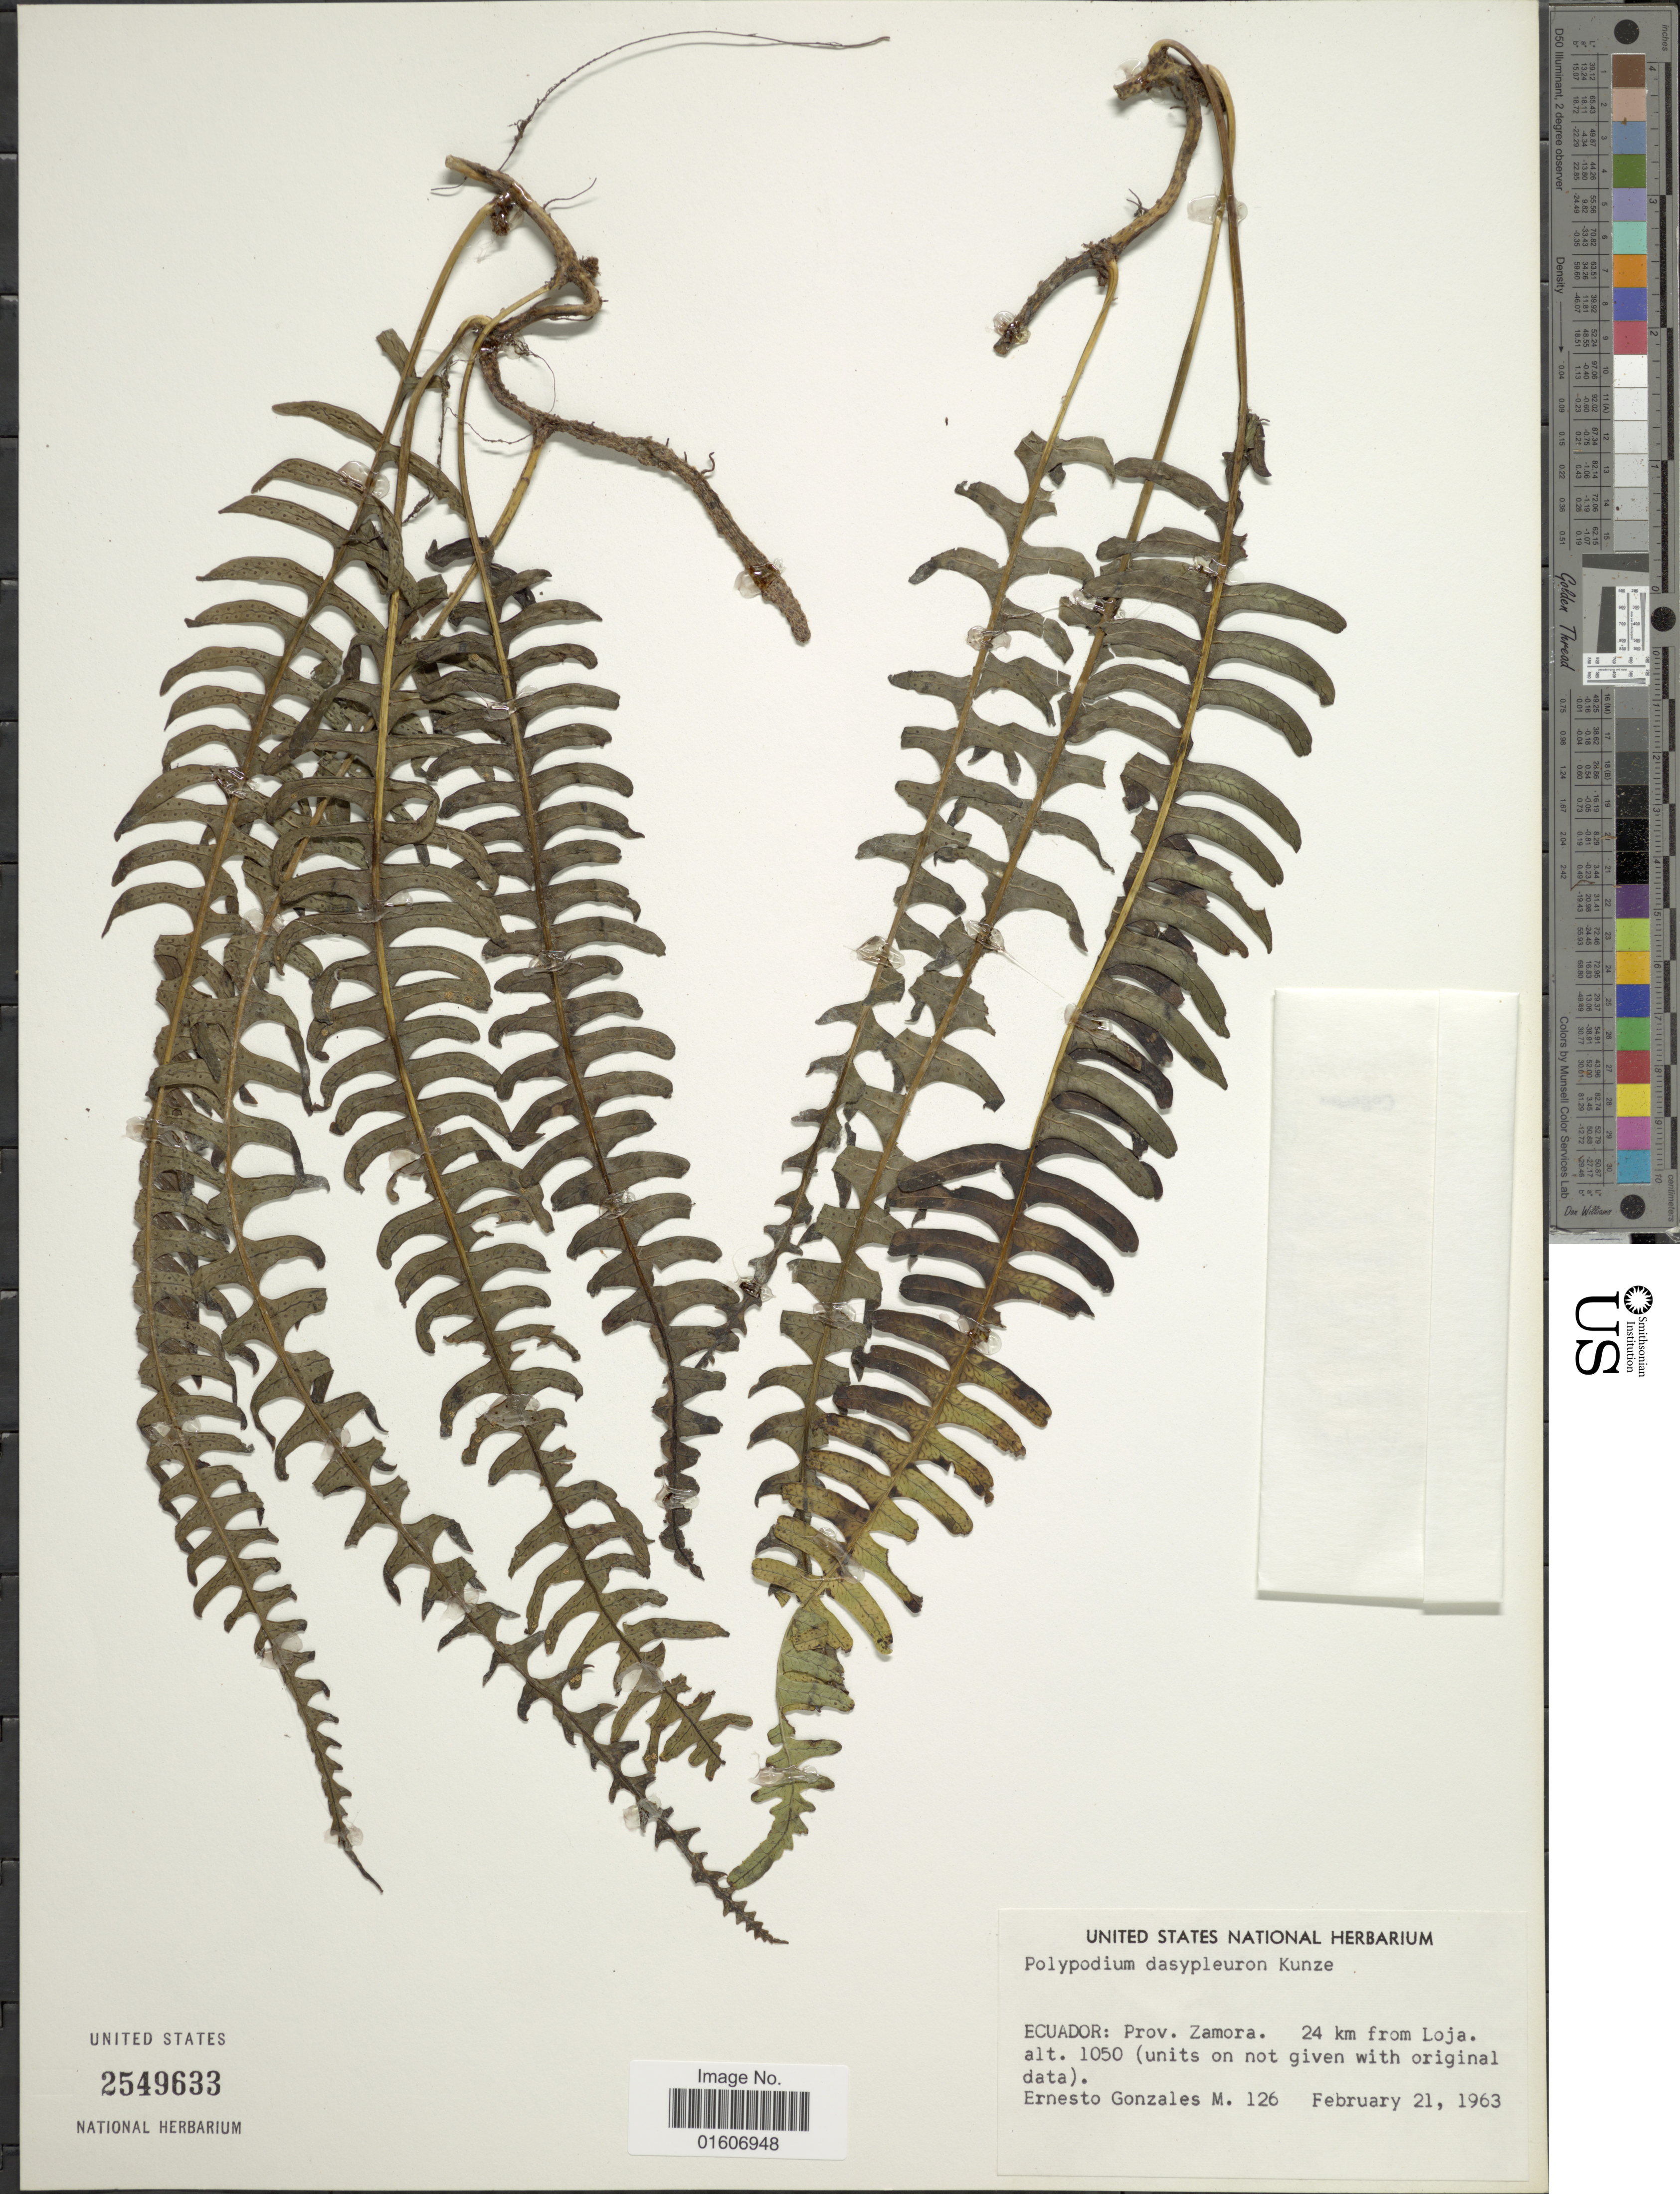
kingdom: Plantae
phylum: Tracheophyta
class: Polypodiopsida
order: Polypodiales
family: Polypodiaceae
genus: Serpocaulon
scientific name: Serpocaulon subandinum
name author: (Sod.) A.R. Sm.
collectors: E. Gonzales M.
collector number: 126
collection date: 1963-02-21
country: Ecuador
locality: Prov. Zamora. 24 km from Loja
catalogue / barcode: US 2549633